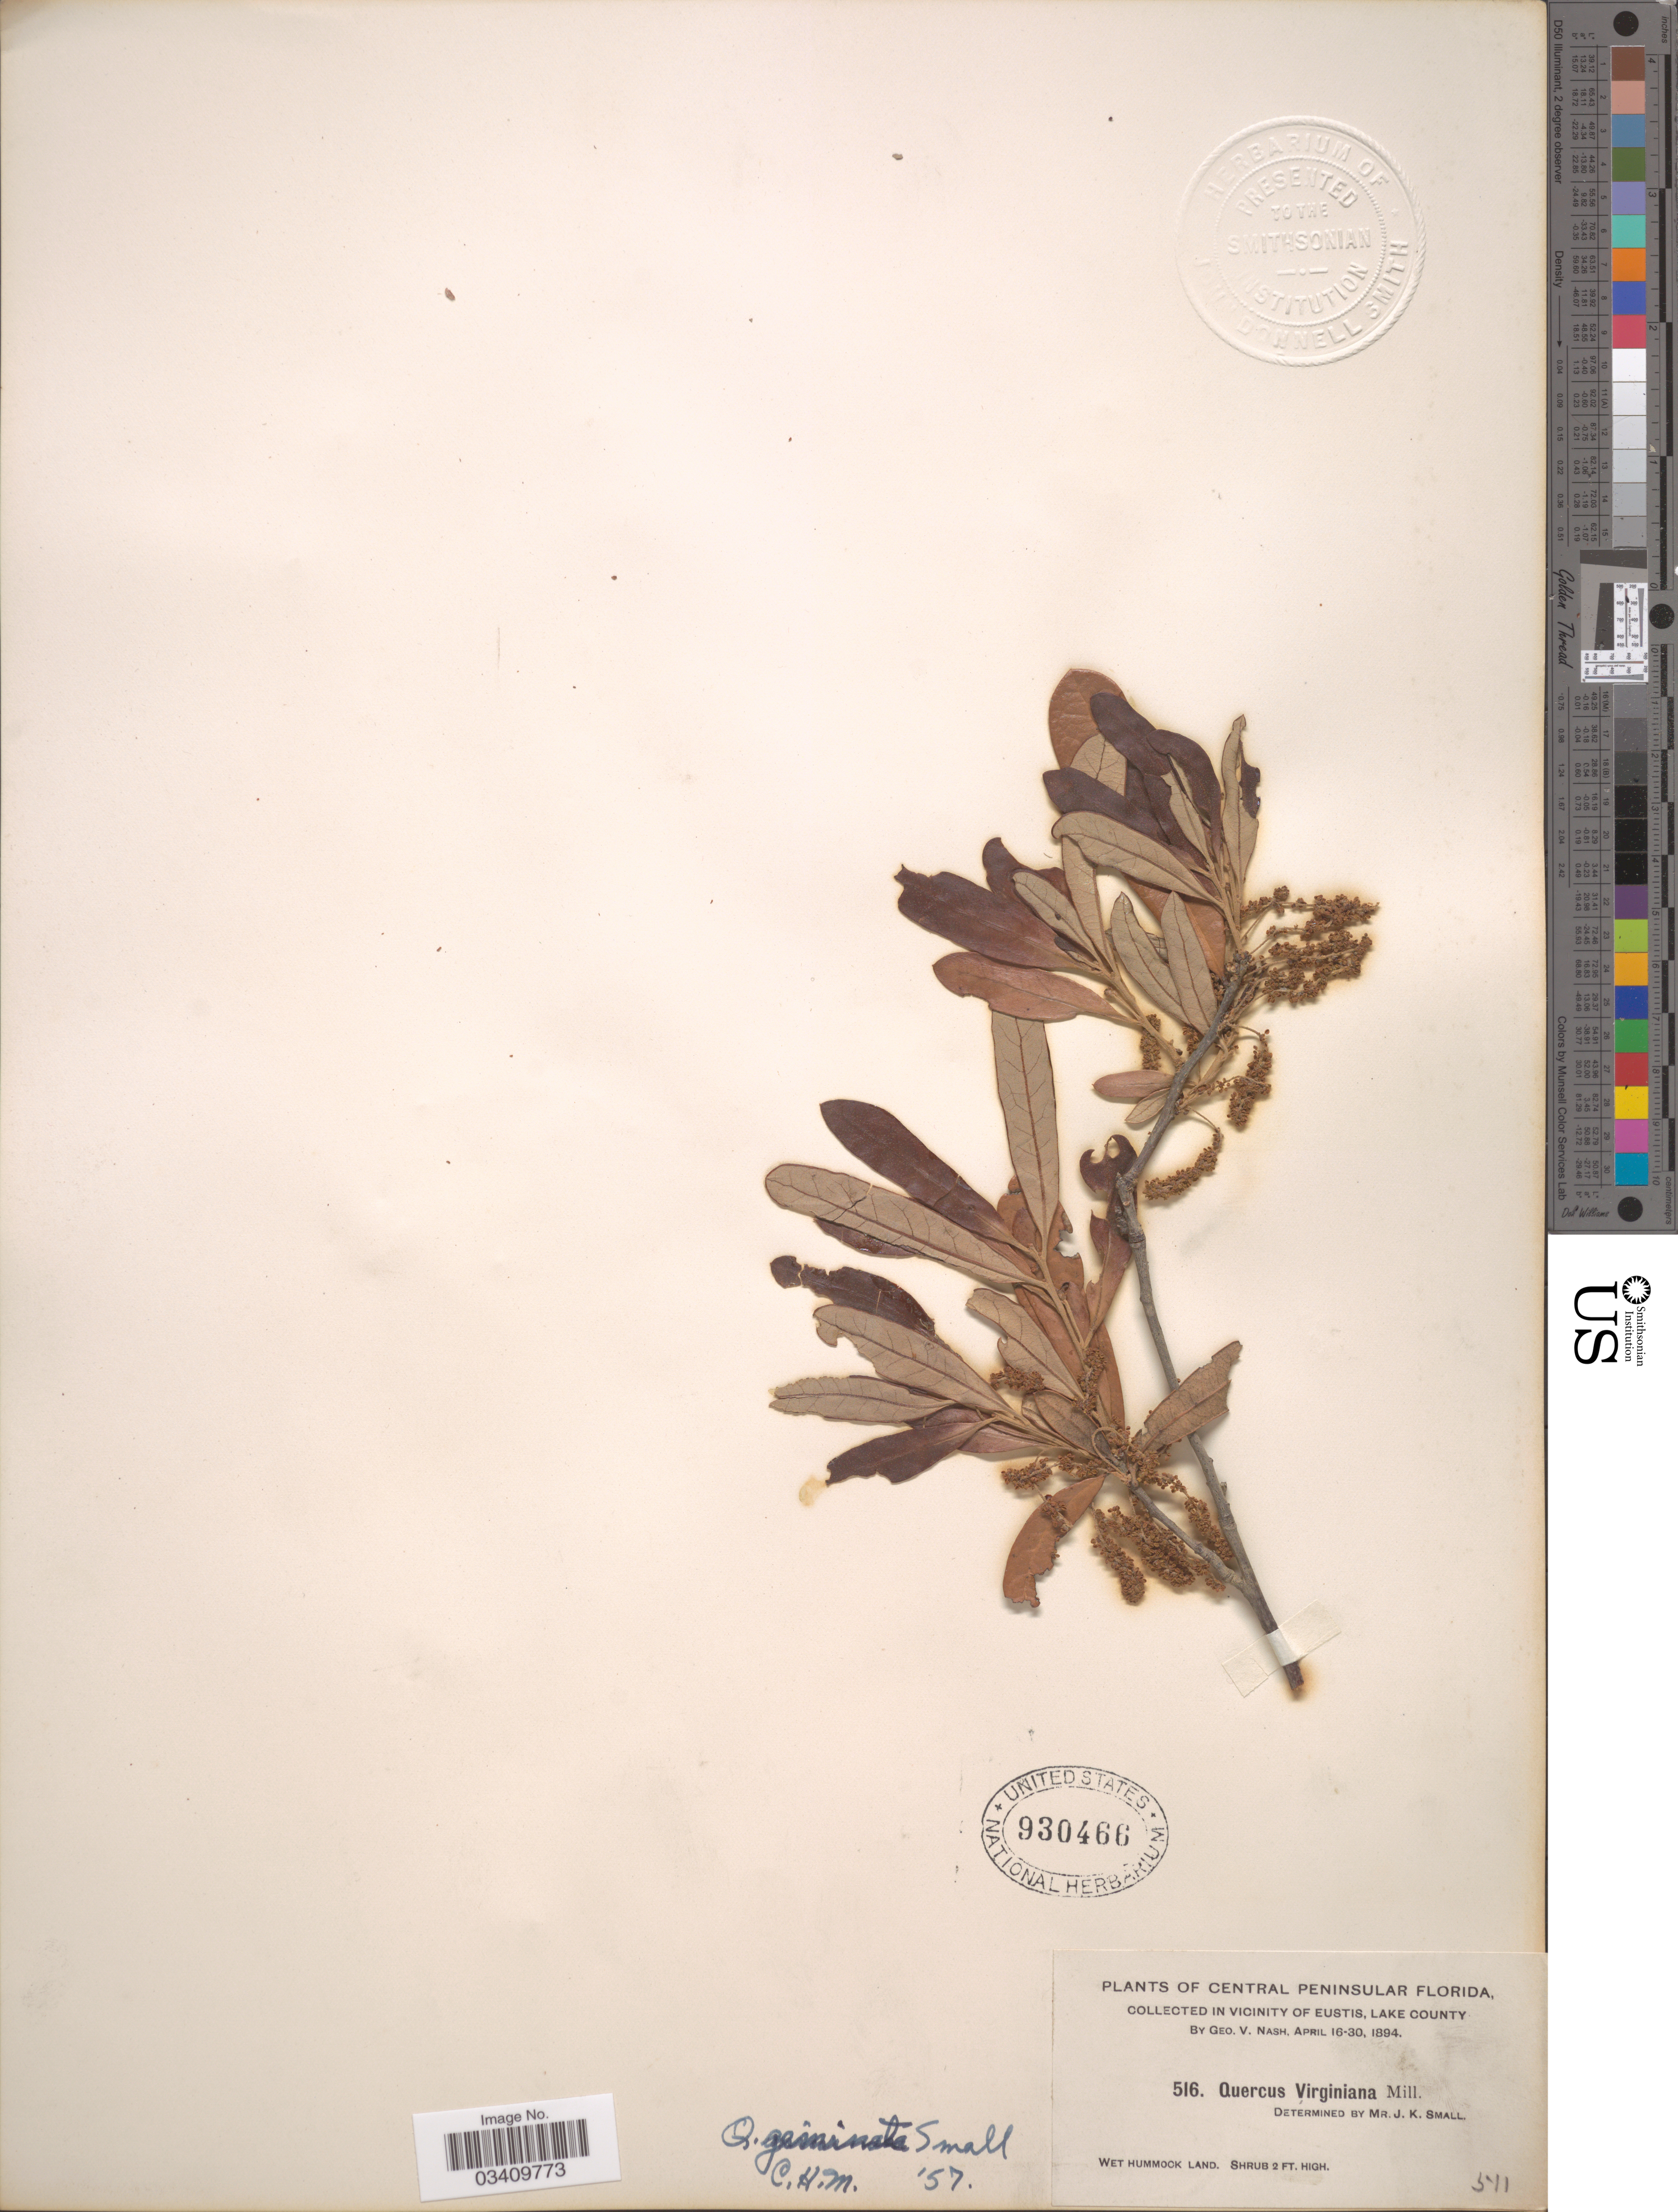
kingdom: Plantae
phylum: Tracheophyta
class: Magnoliopsida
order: Fagales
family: Fagaceae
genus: Quercus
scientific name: Quercus virginiana var. maritima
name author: (Michx.) Sarg.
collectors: G. V. Nash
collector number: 516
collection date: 1894-04-16/1894-04-30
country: United States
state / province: Florida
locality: Central Peninsular Florida. In vicinity of Eustis, Lake County. Wet hummock land.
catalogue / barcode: US 930466